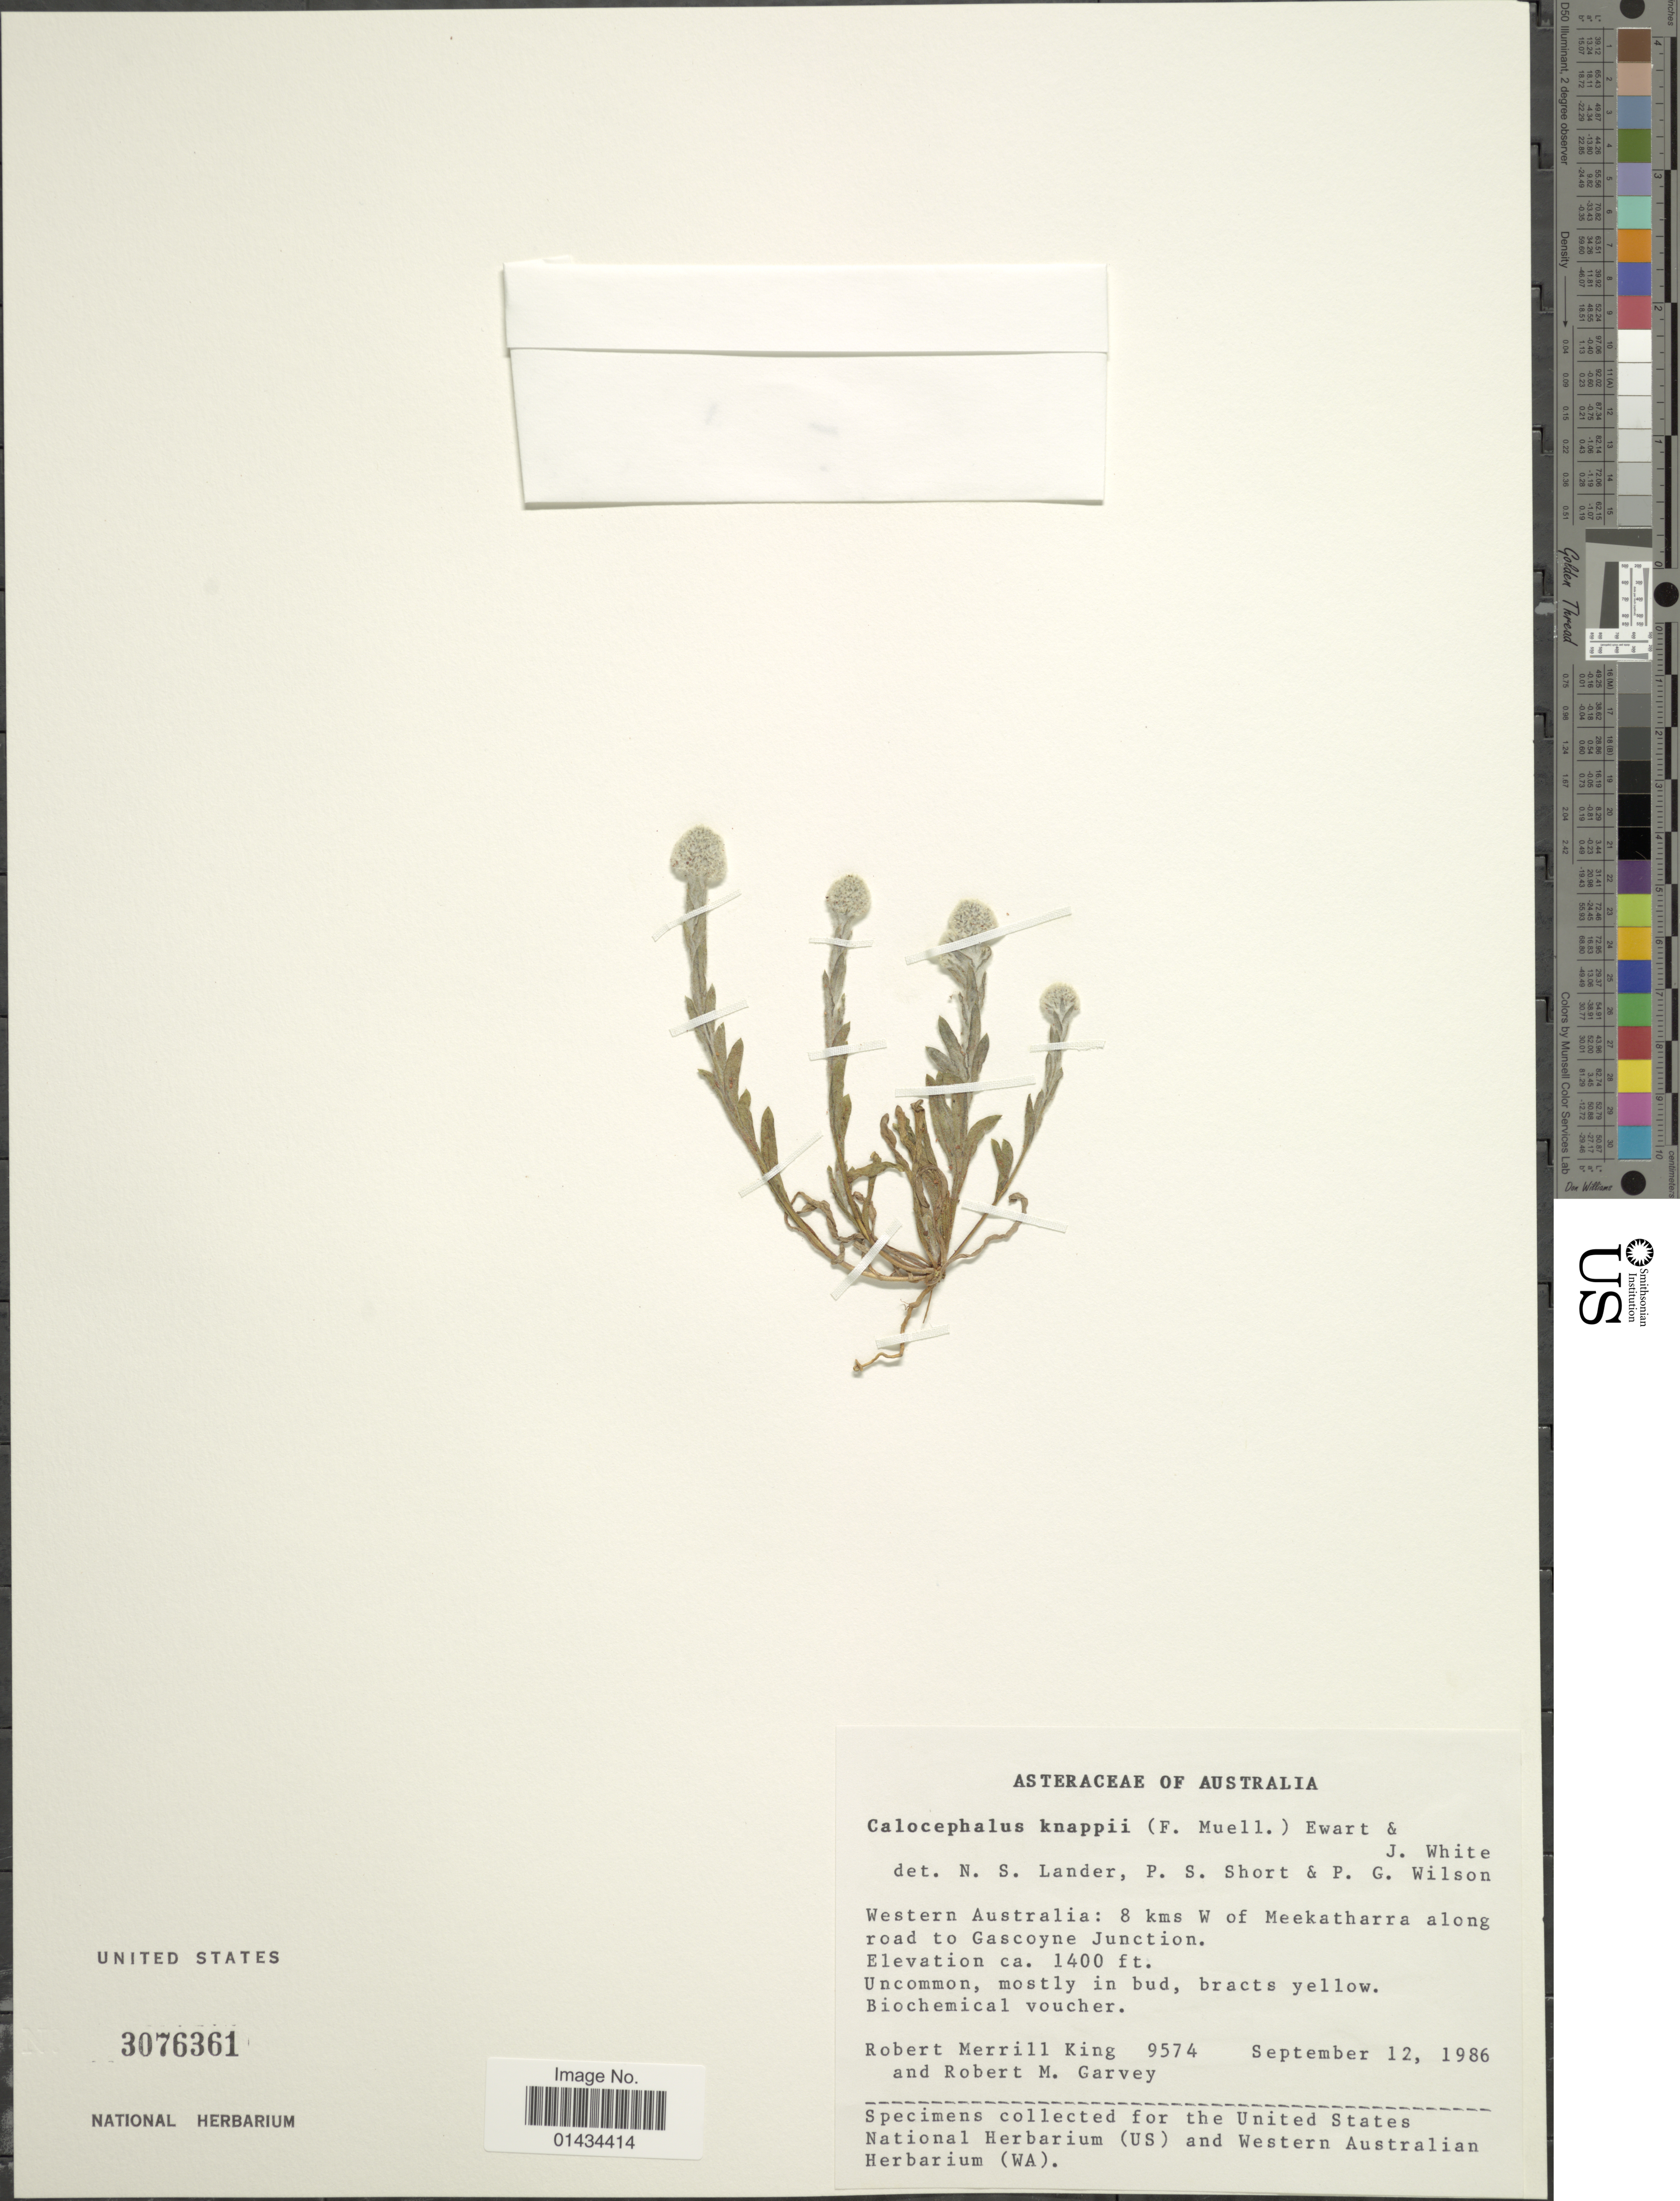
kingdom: Plantae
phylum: Tracheophyta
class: Magnoliopsida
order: Asterales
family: Asteraceae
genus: Calocephalus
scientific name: Calocephalus knappii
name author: (F. Muell.) Ewart & Jean White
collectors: R. M. King & R. Garvey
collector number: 9574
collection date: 1986-09-12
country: Australia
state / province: Western Australia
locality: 8 kms W of Meekatharra along road to Gascone Junction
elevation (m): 427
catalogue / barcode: US 3076361